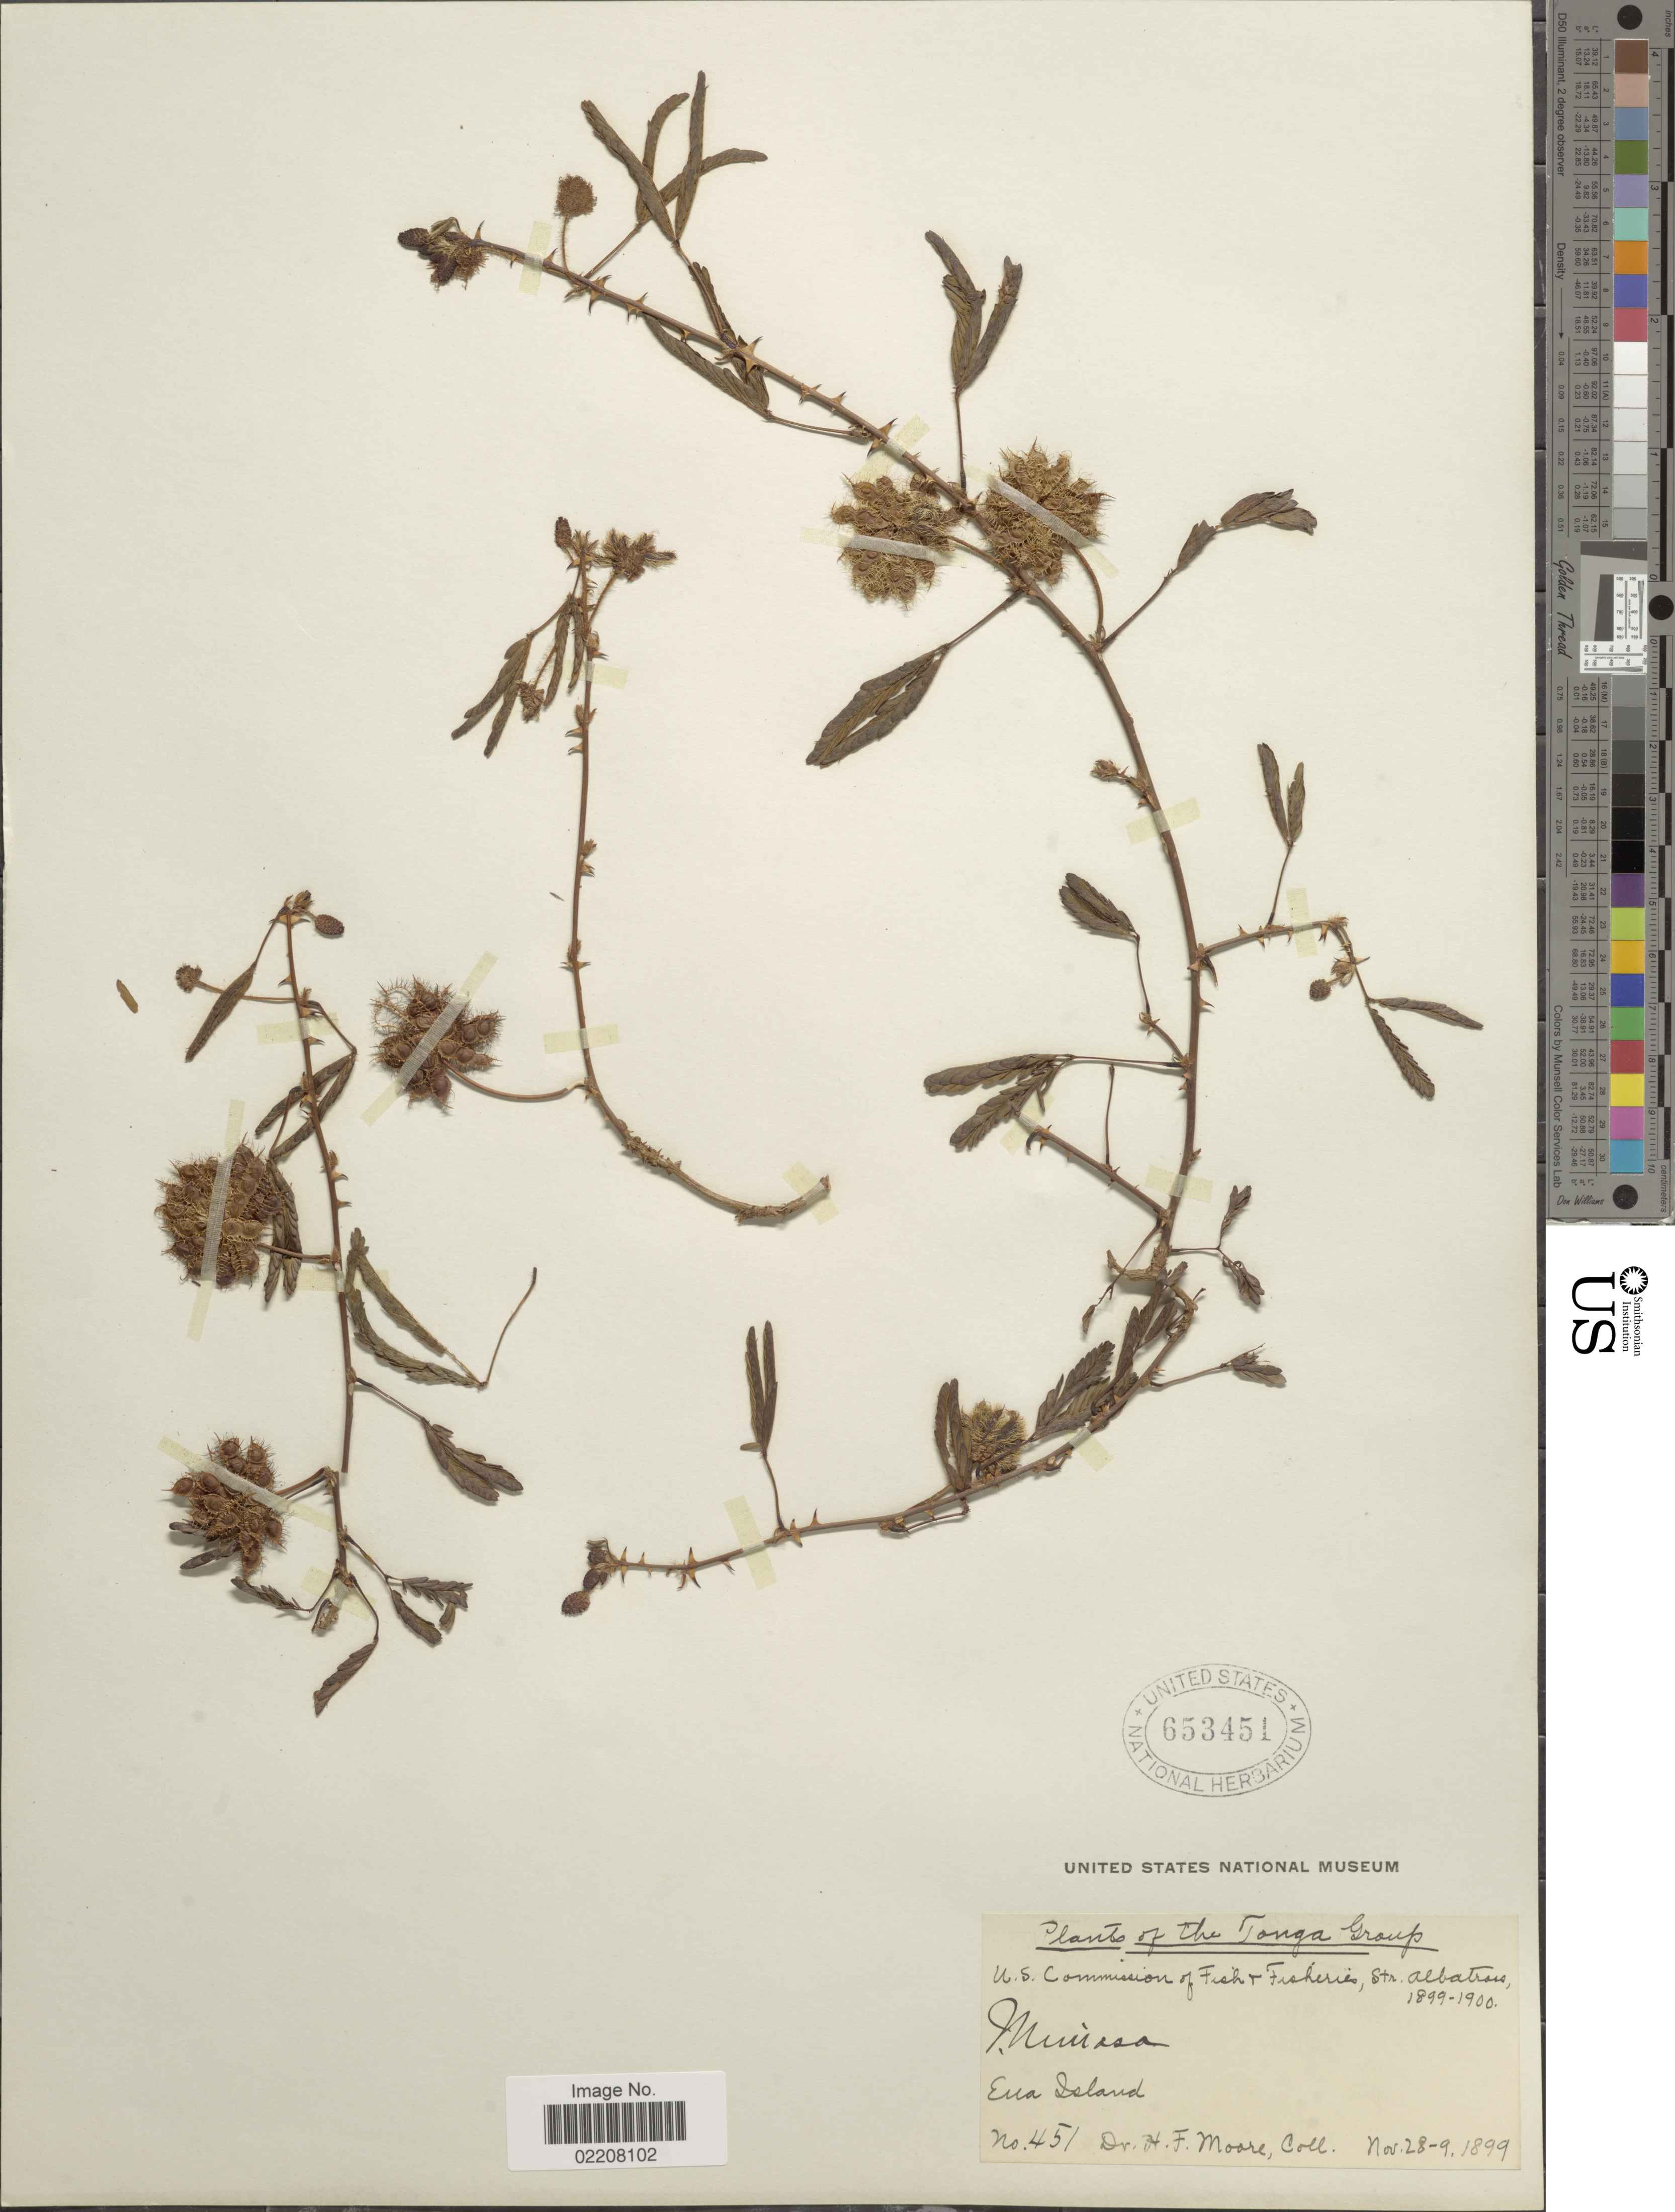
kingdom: Plantae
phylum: Tracheophyta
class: Magnoliopsida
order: Fabales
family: Fabaceae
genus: Mimosa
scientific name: Mimosa pudica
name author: L.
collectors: H. F. Moore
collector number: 451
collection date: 1899-11-28/1899-11-29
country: Tonga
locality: Tonga Group. Eua Island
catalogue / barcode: US 653451